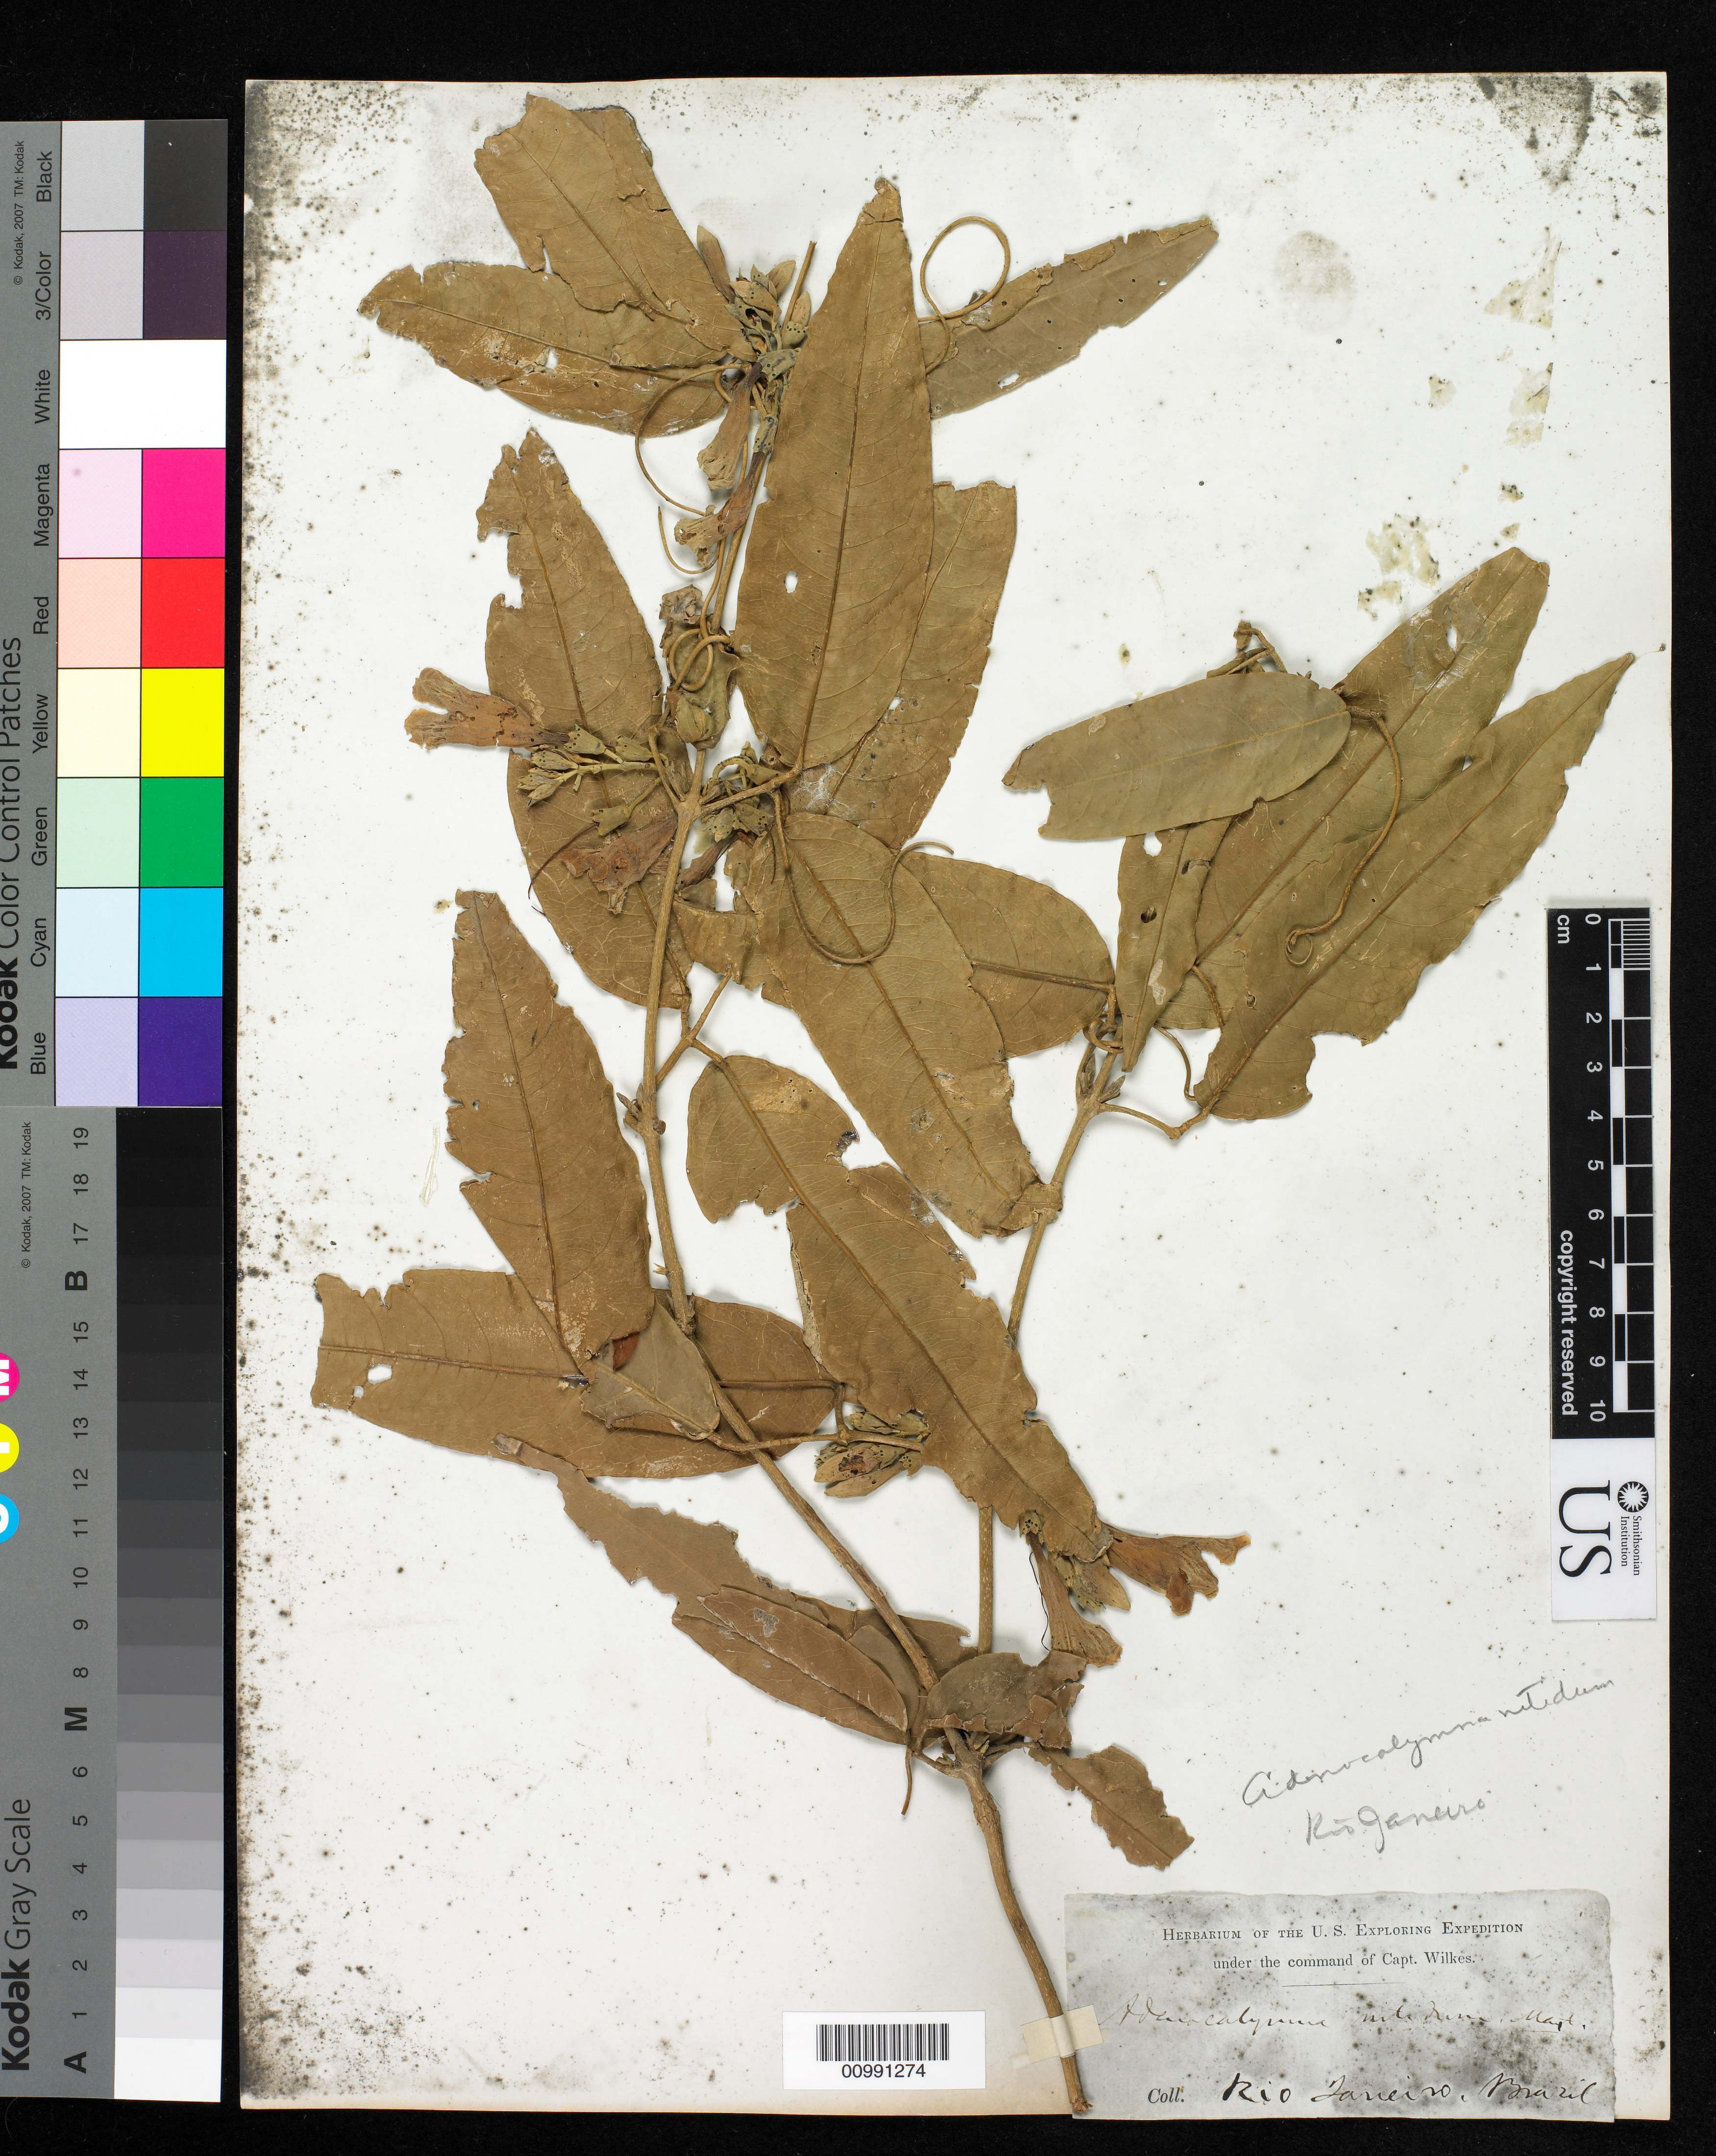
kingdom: Plantae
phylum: Tracheophyta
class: Magnoliopsida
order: Lamiales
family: Bignoniaceae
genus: Adenocalymma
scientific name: Adenocalymma nitidum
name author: Mart. ex DC.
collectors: Wilkes Explor. Exped.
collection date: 1838/1842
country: Brazil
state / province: Rio de Janeiro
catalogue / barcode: US 98599